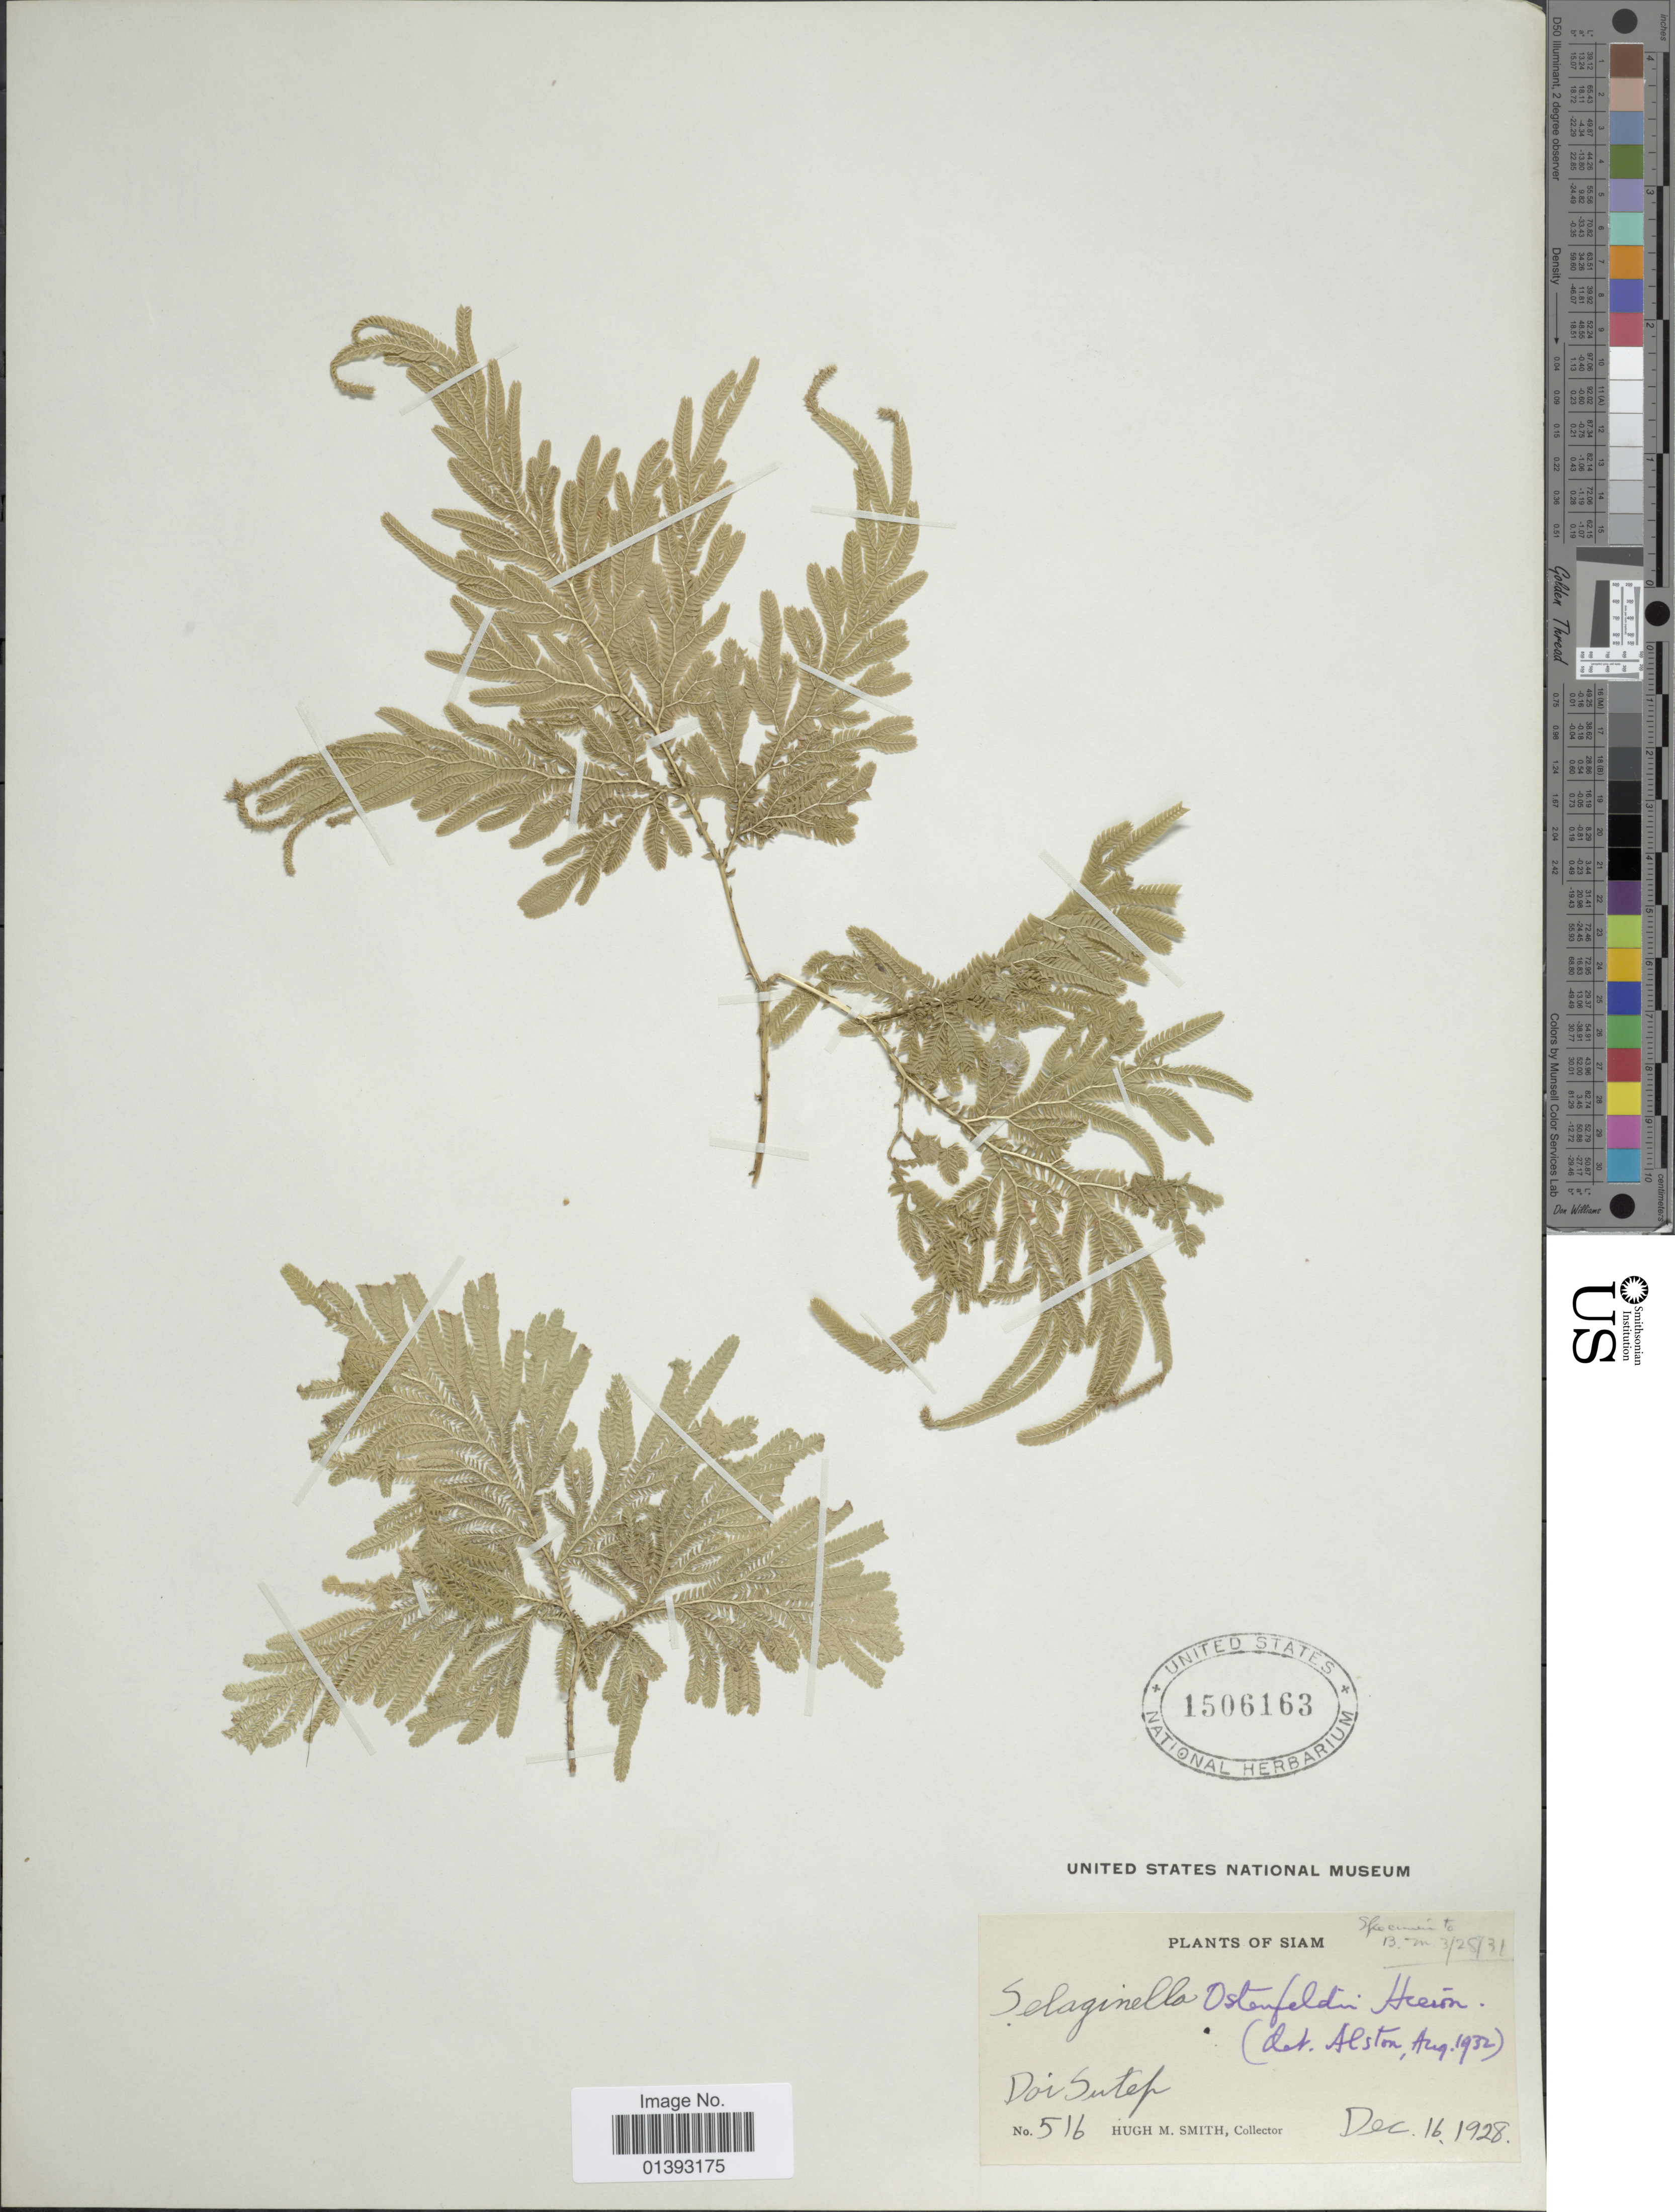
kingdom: Plantae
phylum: Tracheophyta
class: Lycopodiopsida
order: Selaginellales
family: Selaginellaceae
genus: Selaginella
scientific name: Selaginella ostenfeldii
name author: Hieron.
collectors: H. M. Smith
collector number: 516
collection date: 1928-12-16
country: Thailand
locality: Siam, Doi Sutep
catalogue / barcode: US 1506163